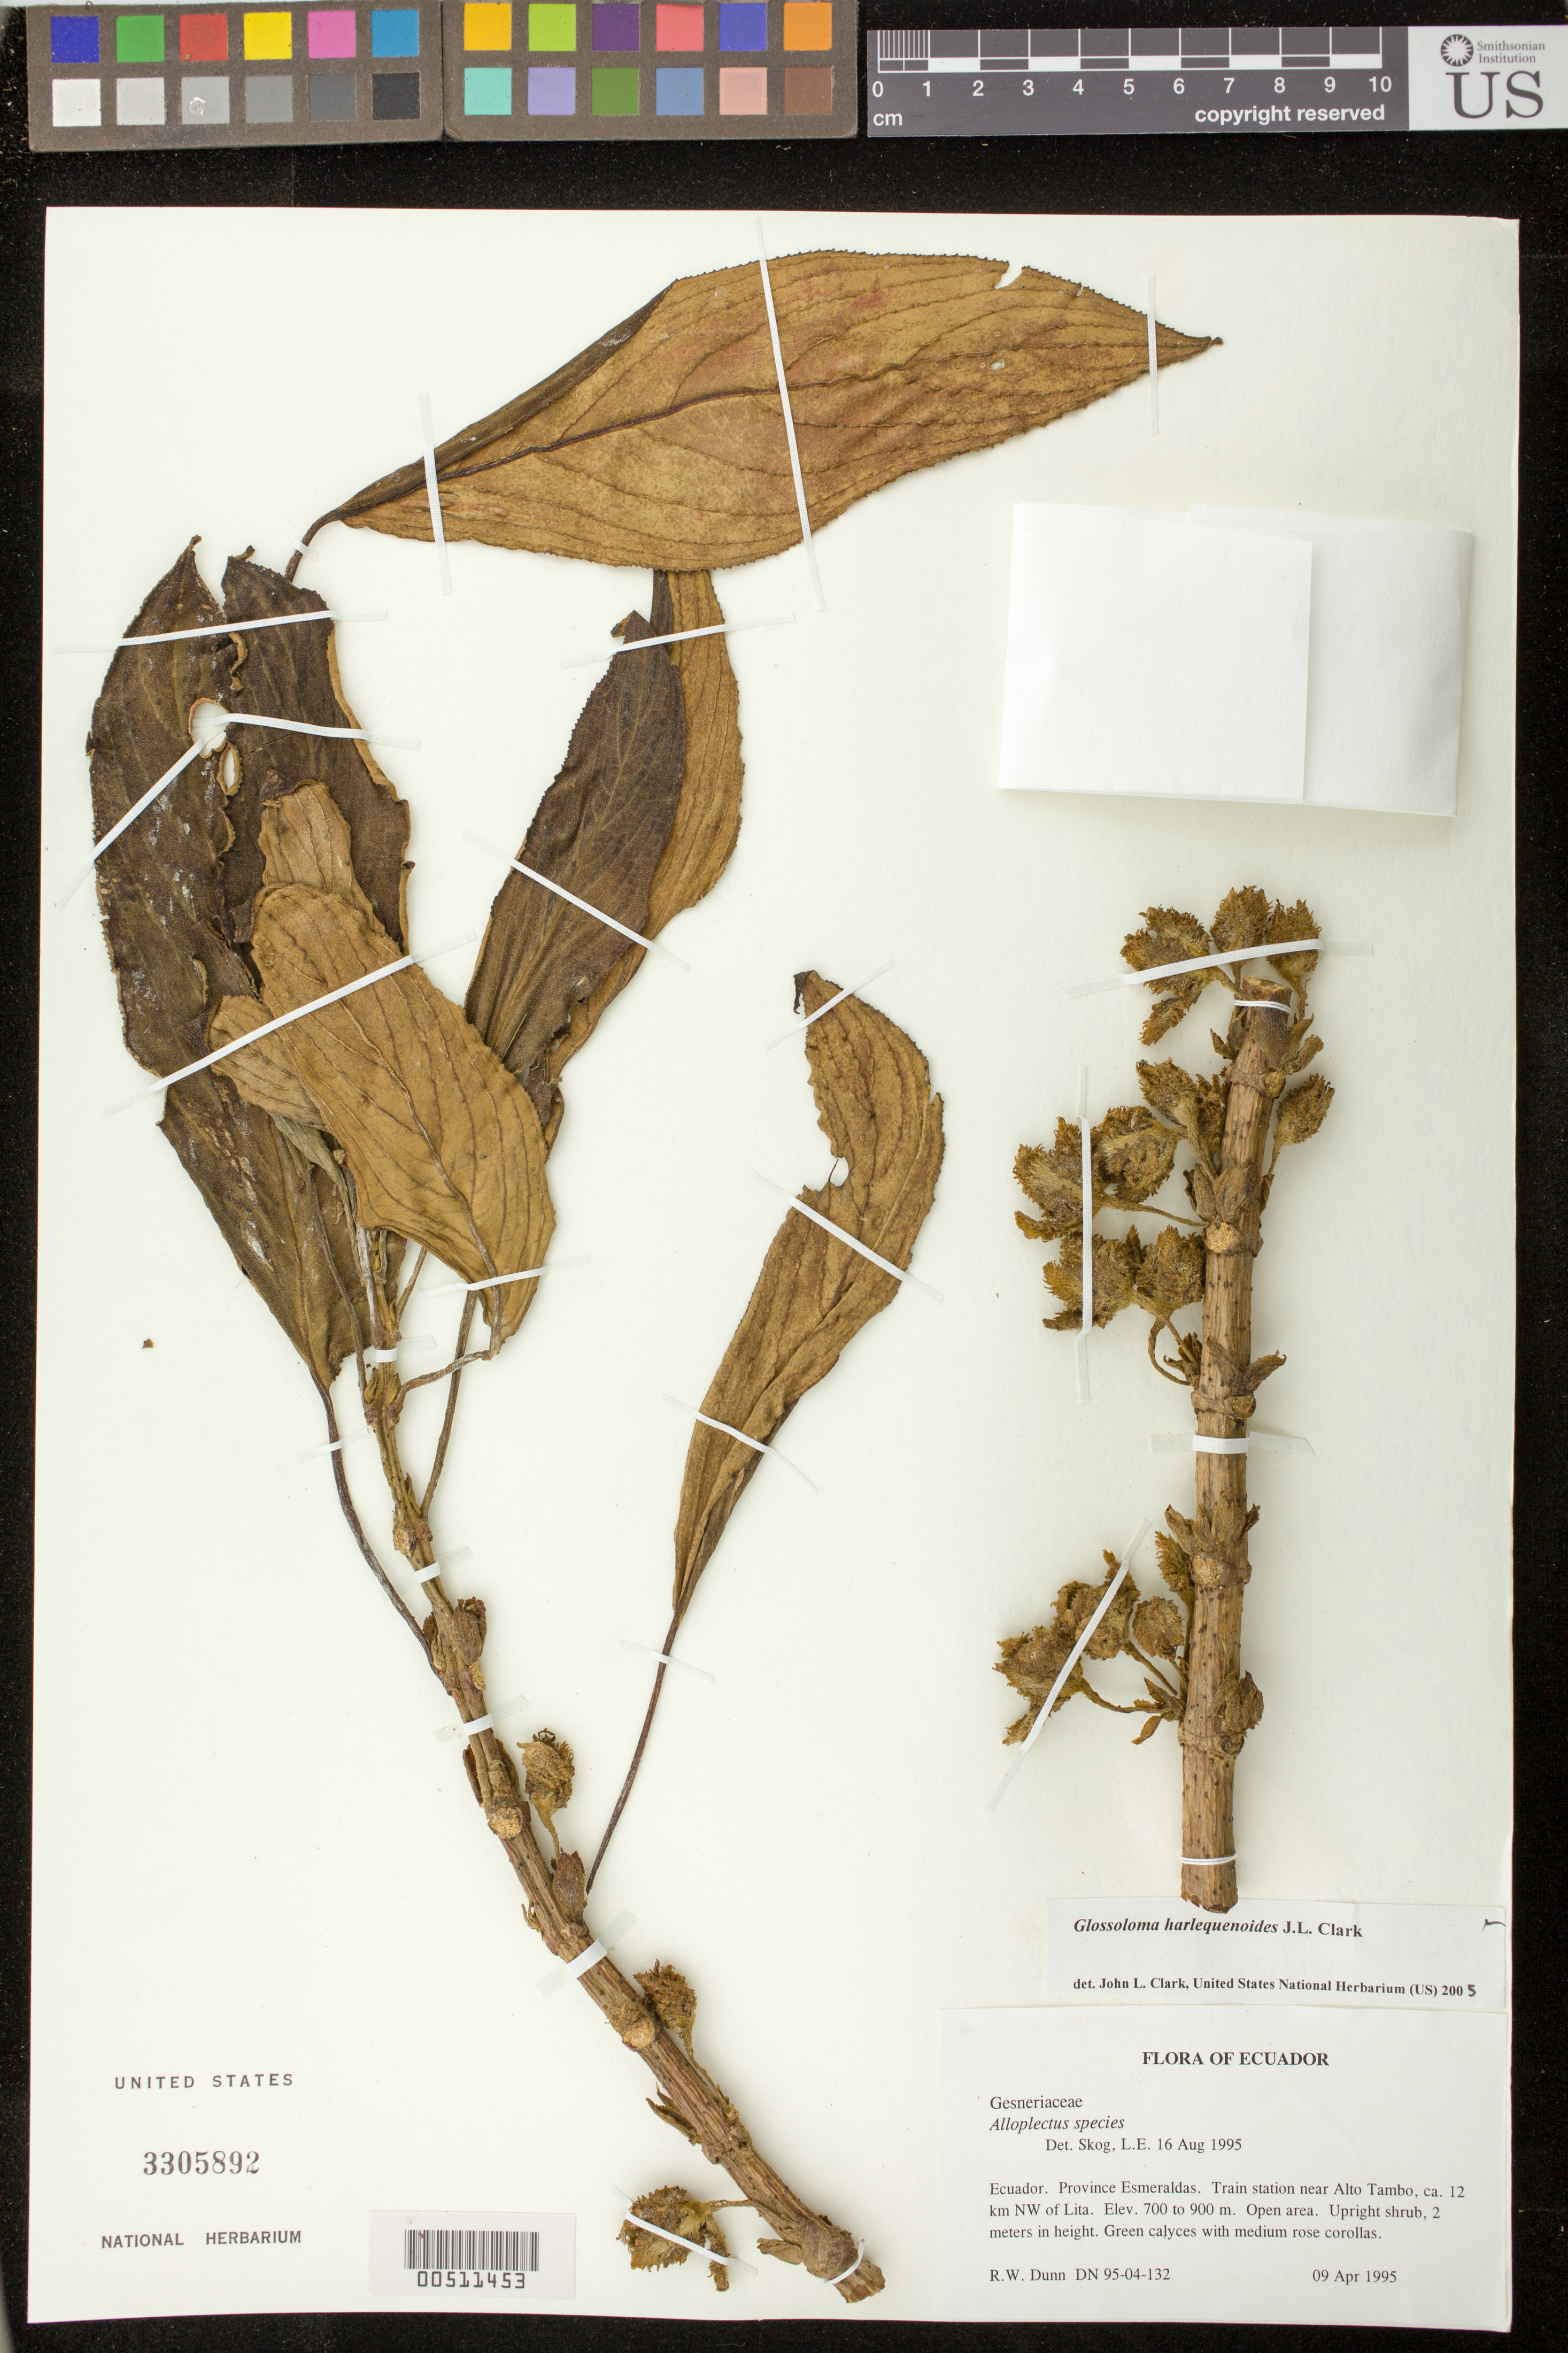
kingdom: Plantae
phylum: Tracheophyta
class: Magnoliopsida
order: Lamiales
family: Gesneriaceae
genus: Glossoloma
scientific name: Glossoloma harlequinoides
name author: J.L. Clark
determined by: Clark, J. L., (SEL), The Marie Selby Botanical Garden (UNITED STATES)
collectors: R. Dunn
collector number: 9504132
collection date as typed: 09 Apr 1995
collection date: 1995-04-09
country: Ecuador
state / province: Esmeraldas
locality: Near Alto Tambo, NW of Lita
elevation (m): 700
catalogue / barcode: US 3305892